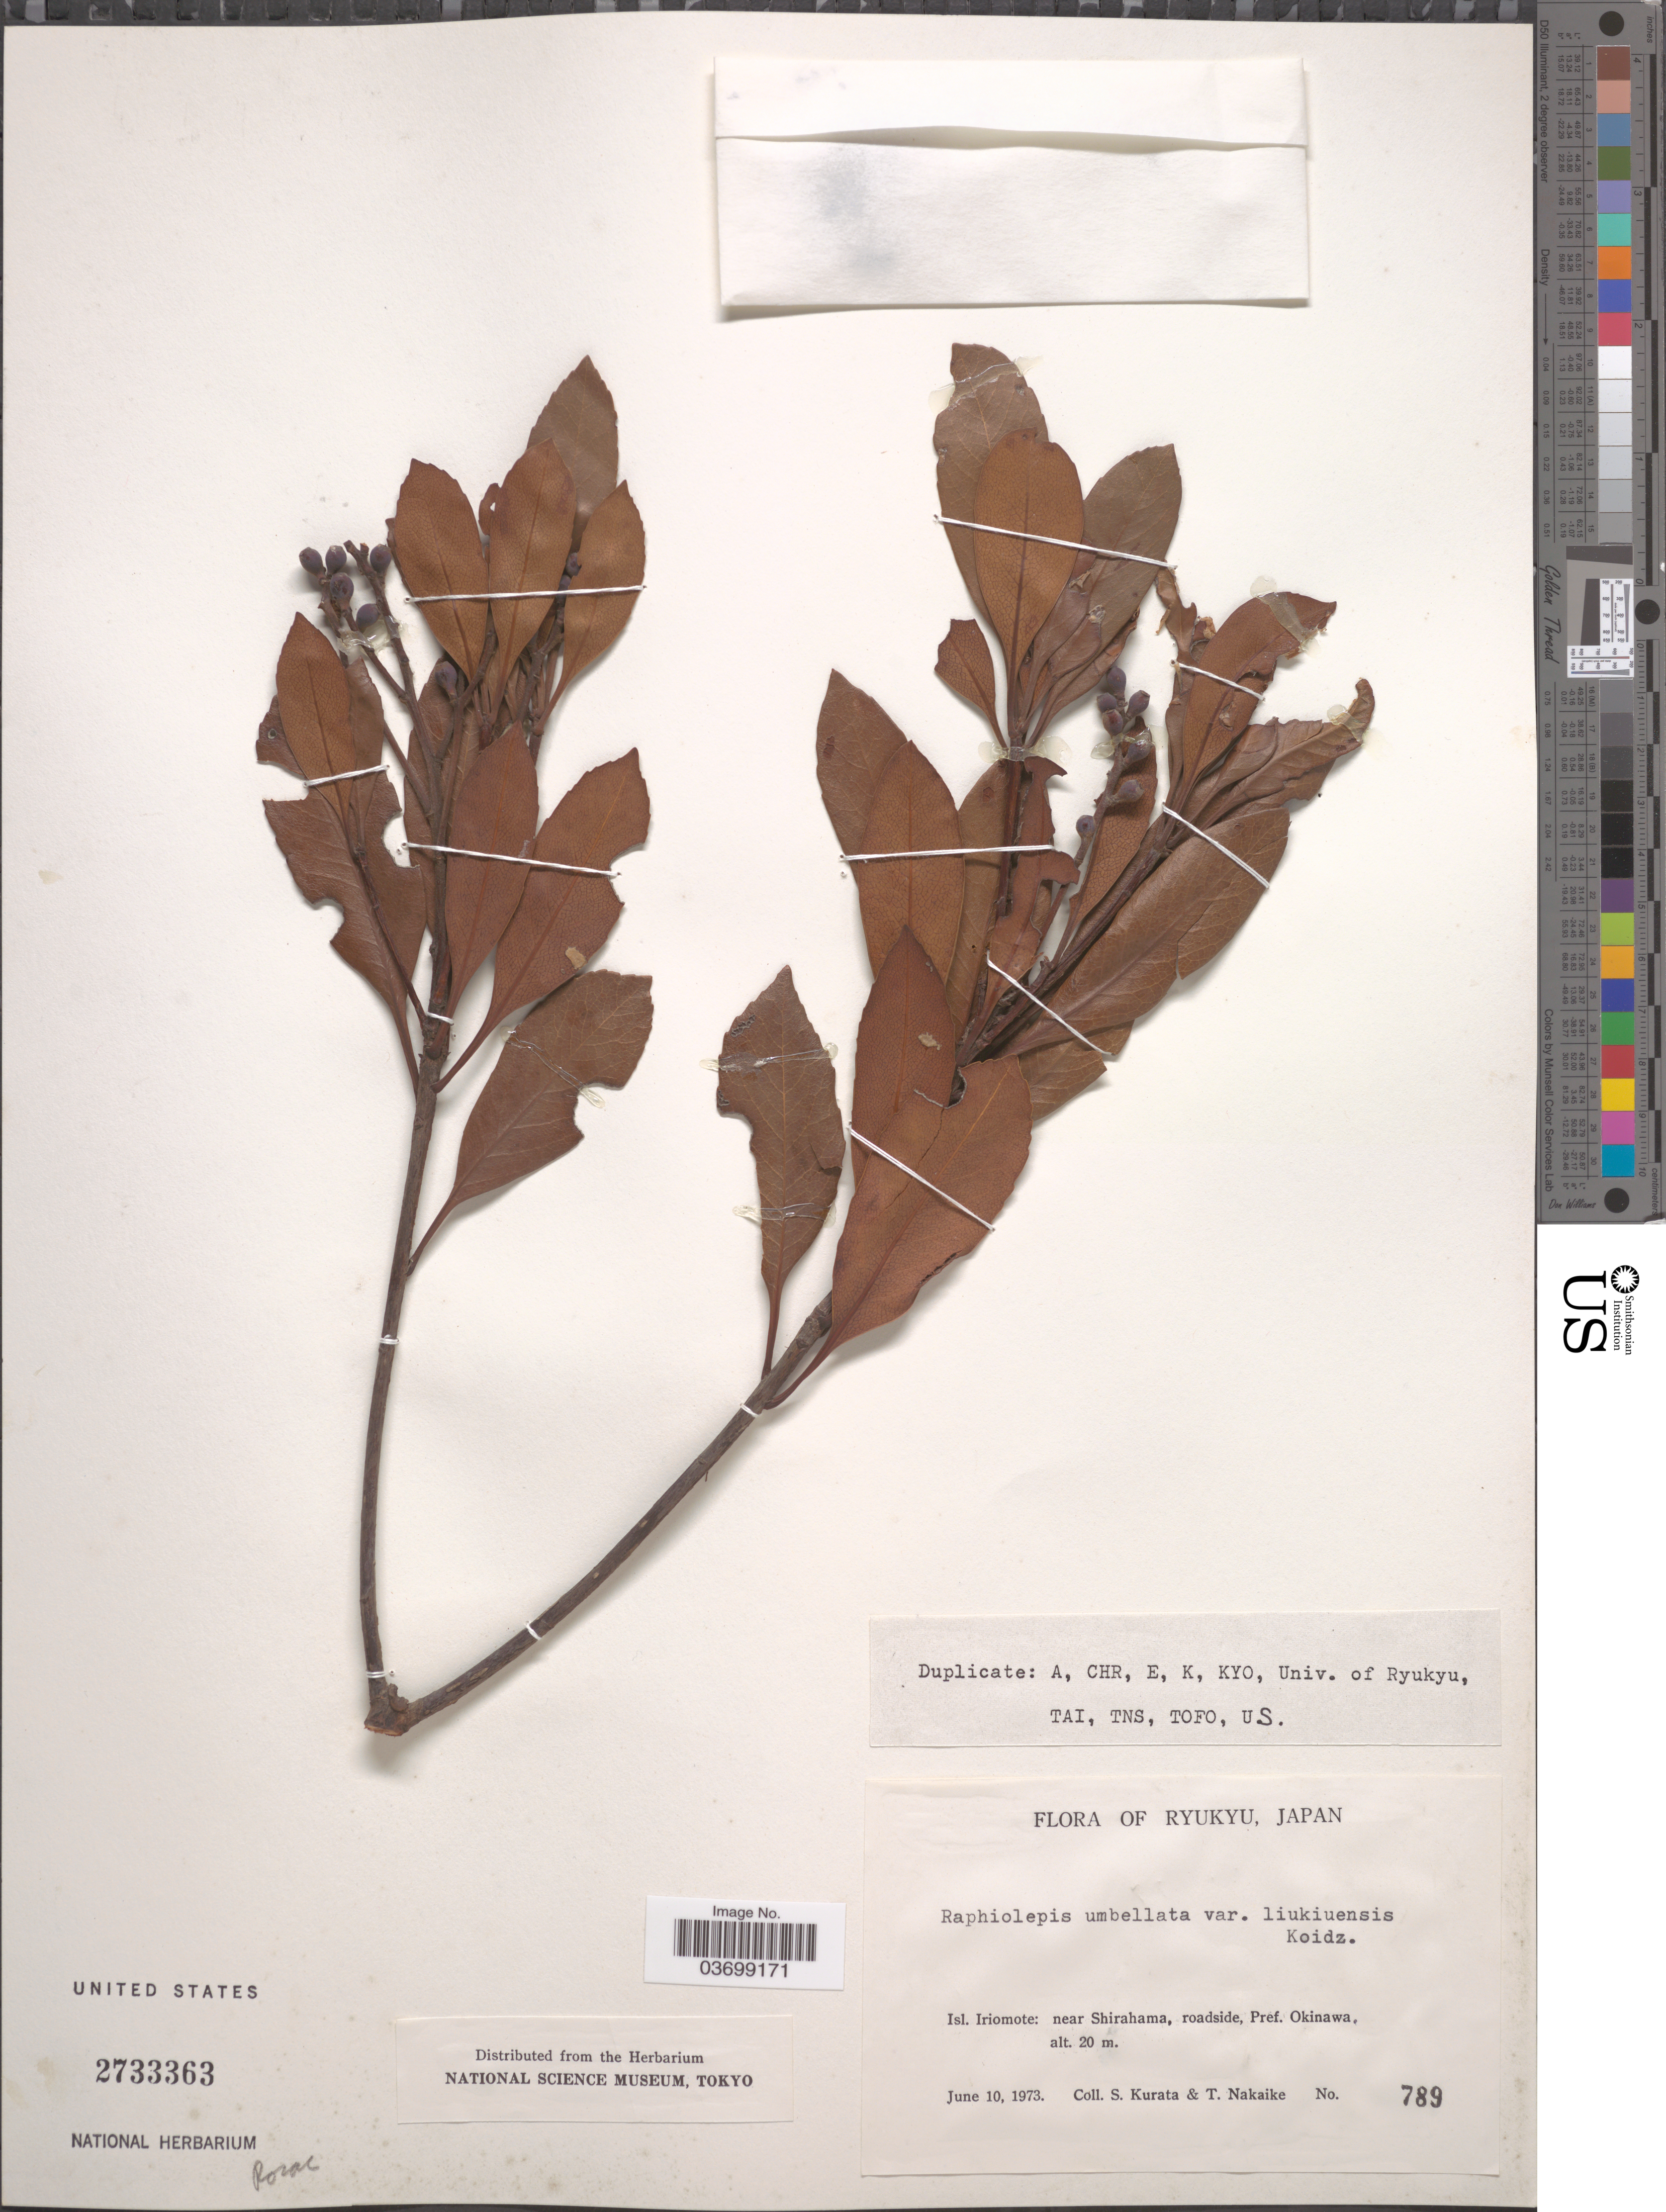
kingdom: Plantae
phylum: Tracheophyta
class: Magnoliopsida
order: Rosales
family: Rosaceae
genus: Rhaphiolepis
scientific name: Rhaphiolepis umbellata var. liukiuensis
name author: Koidz.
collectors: Sa. Kurata & T. Nakaike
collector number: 789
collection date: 1973-06-10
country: Japan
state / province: Okinawa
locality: Ryukyu. Isl. Iriomote: near Shirahama, roadside, Pref. Okinawa.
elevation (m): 20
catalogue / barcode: US 2733363